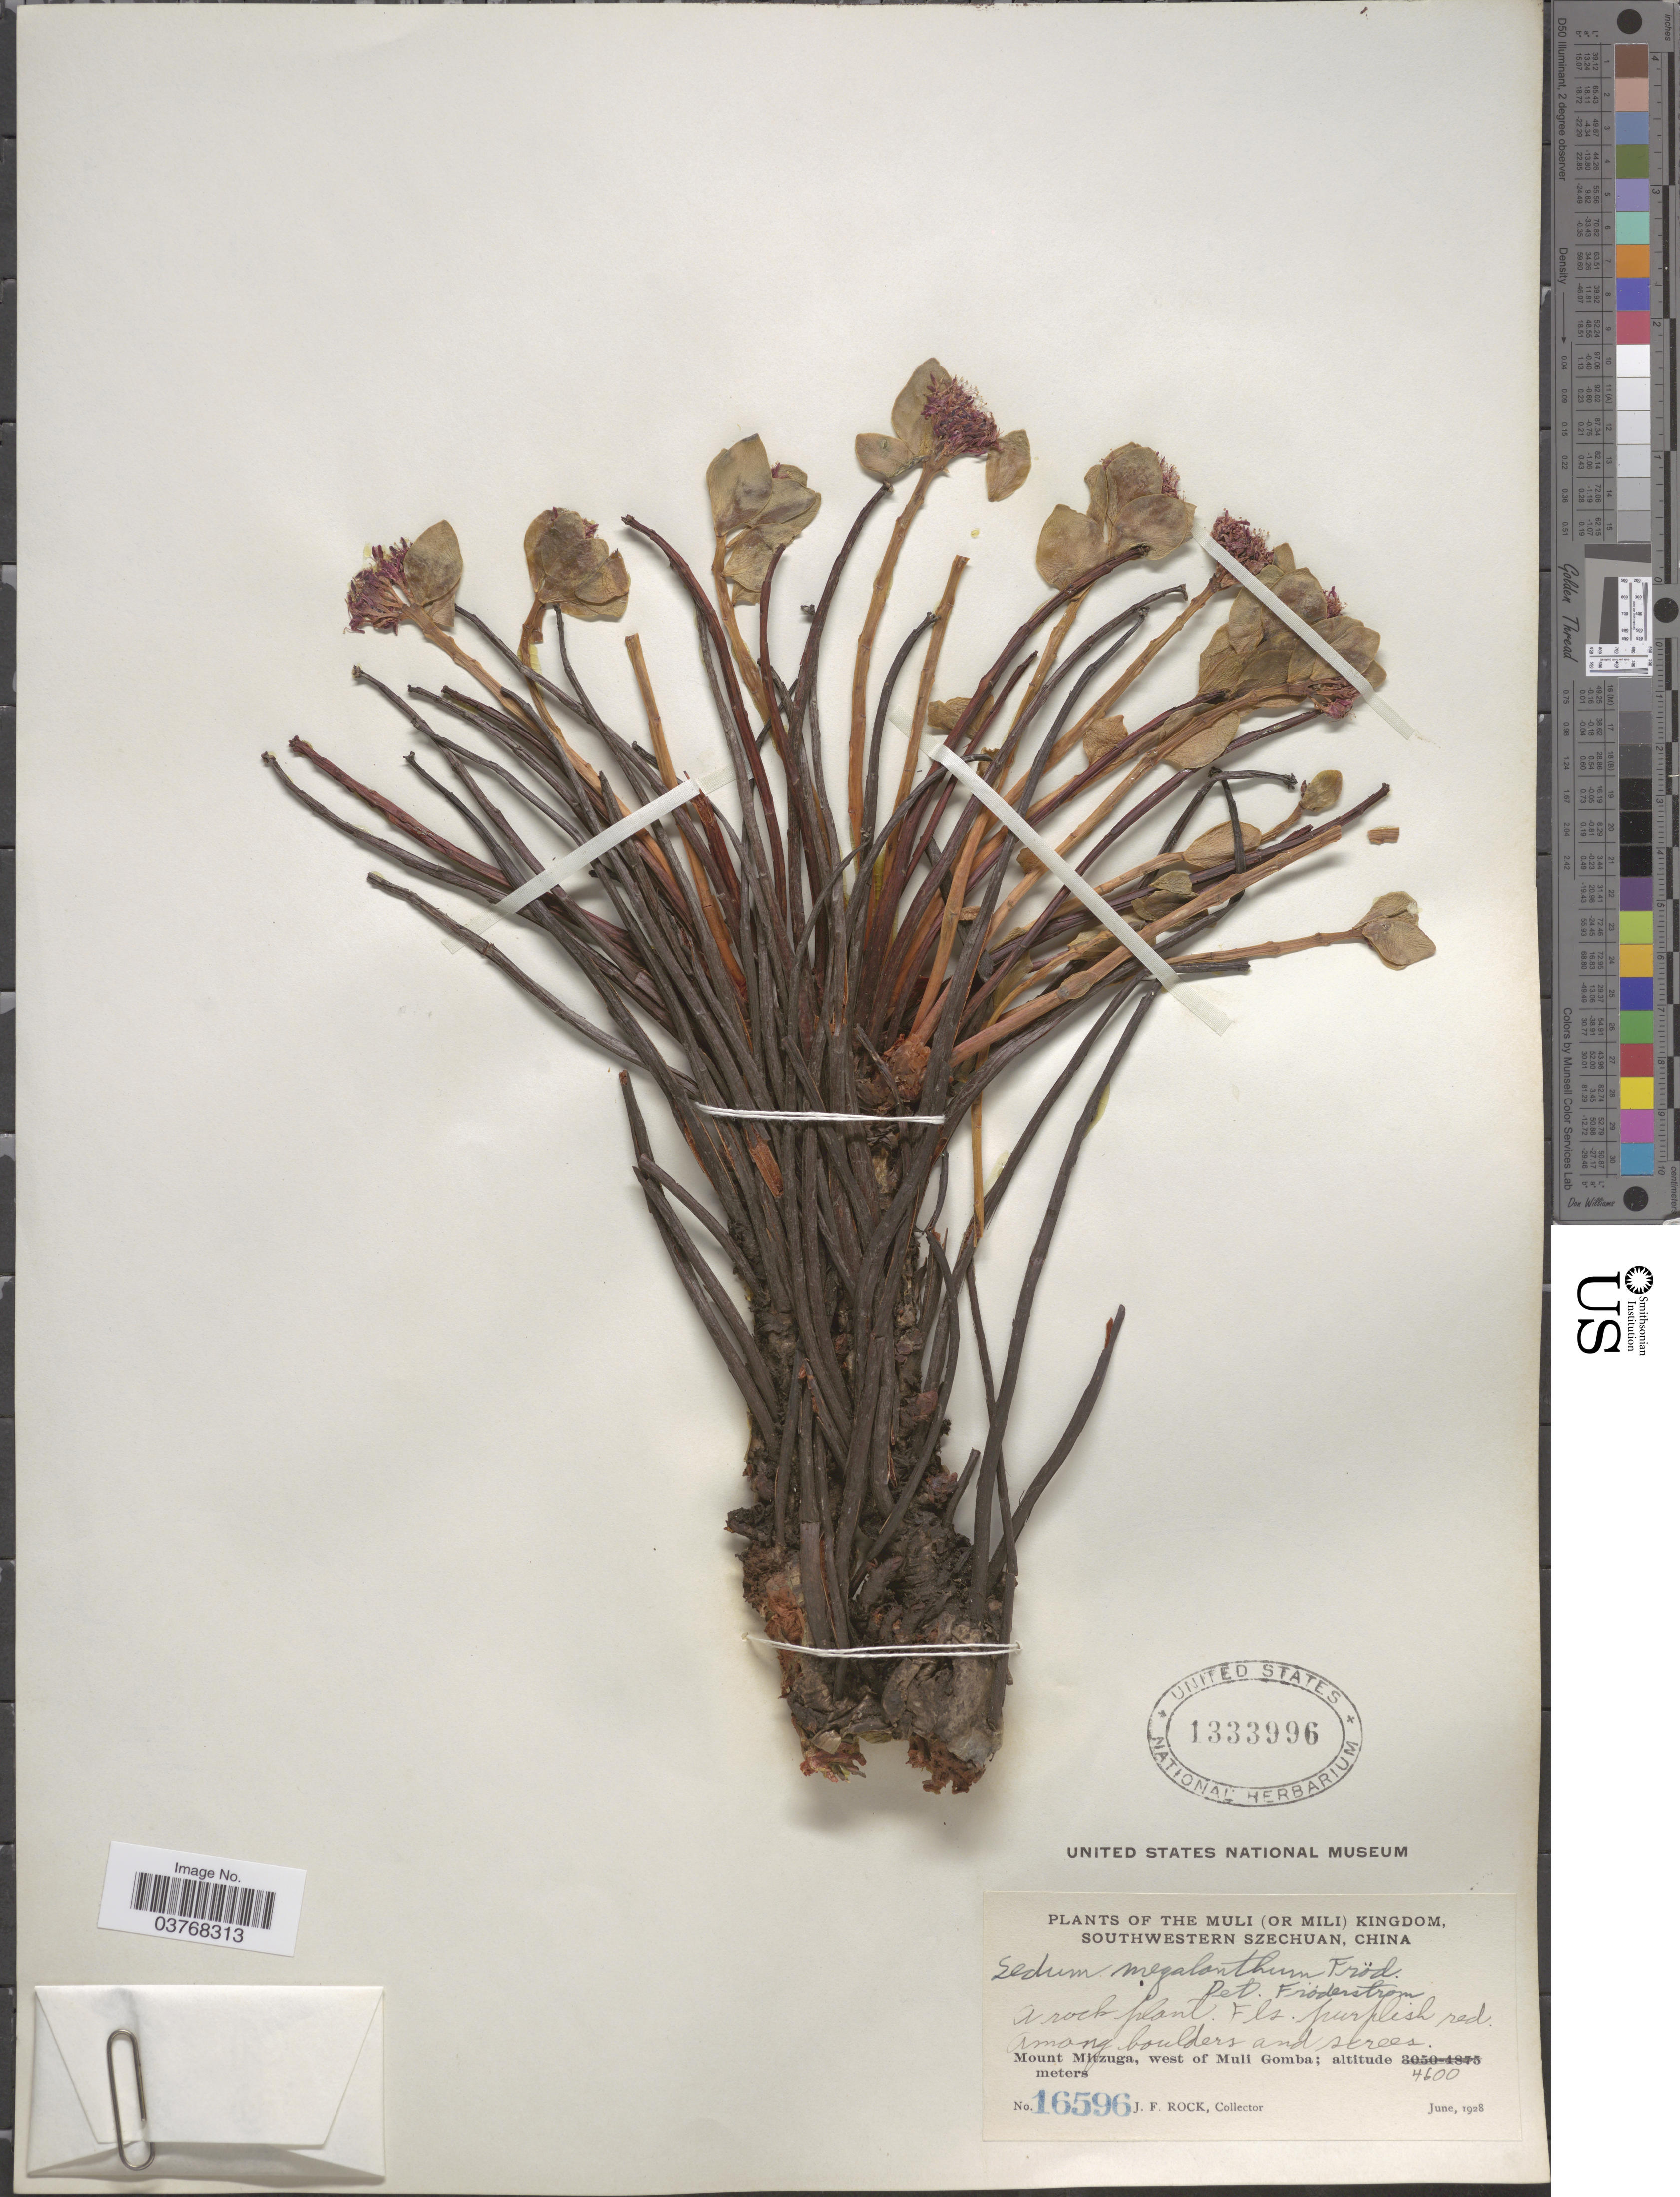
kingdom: Plantae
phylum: Tracheophyta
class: Magnoliopsida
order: Saxifragales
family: Crassulaceae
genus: Rhodiola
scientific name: Rhodiola crenulata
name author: (Hook. f. & Thomson) H. Ohba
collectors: J. Rock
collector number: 16596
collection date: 1928-06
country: China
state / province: Sichuan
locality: The Muli (or Mili) Kingdom, Southwestern Szechuan. Mount Mitzuga, west of Muli Gomba.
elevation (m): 4600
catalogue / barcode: US 1333996